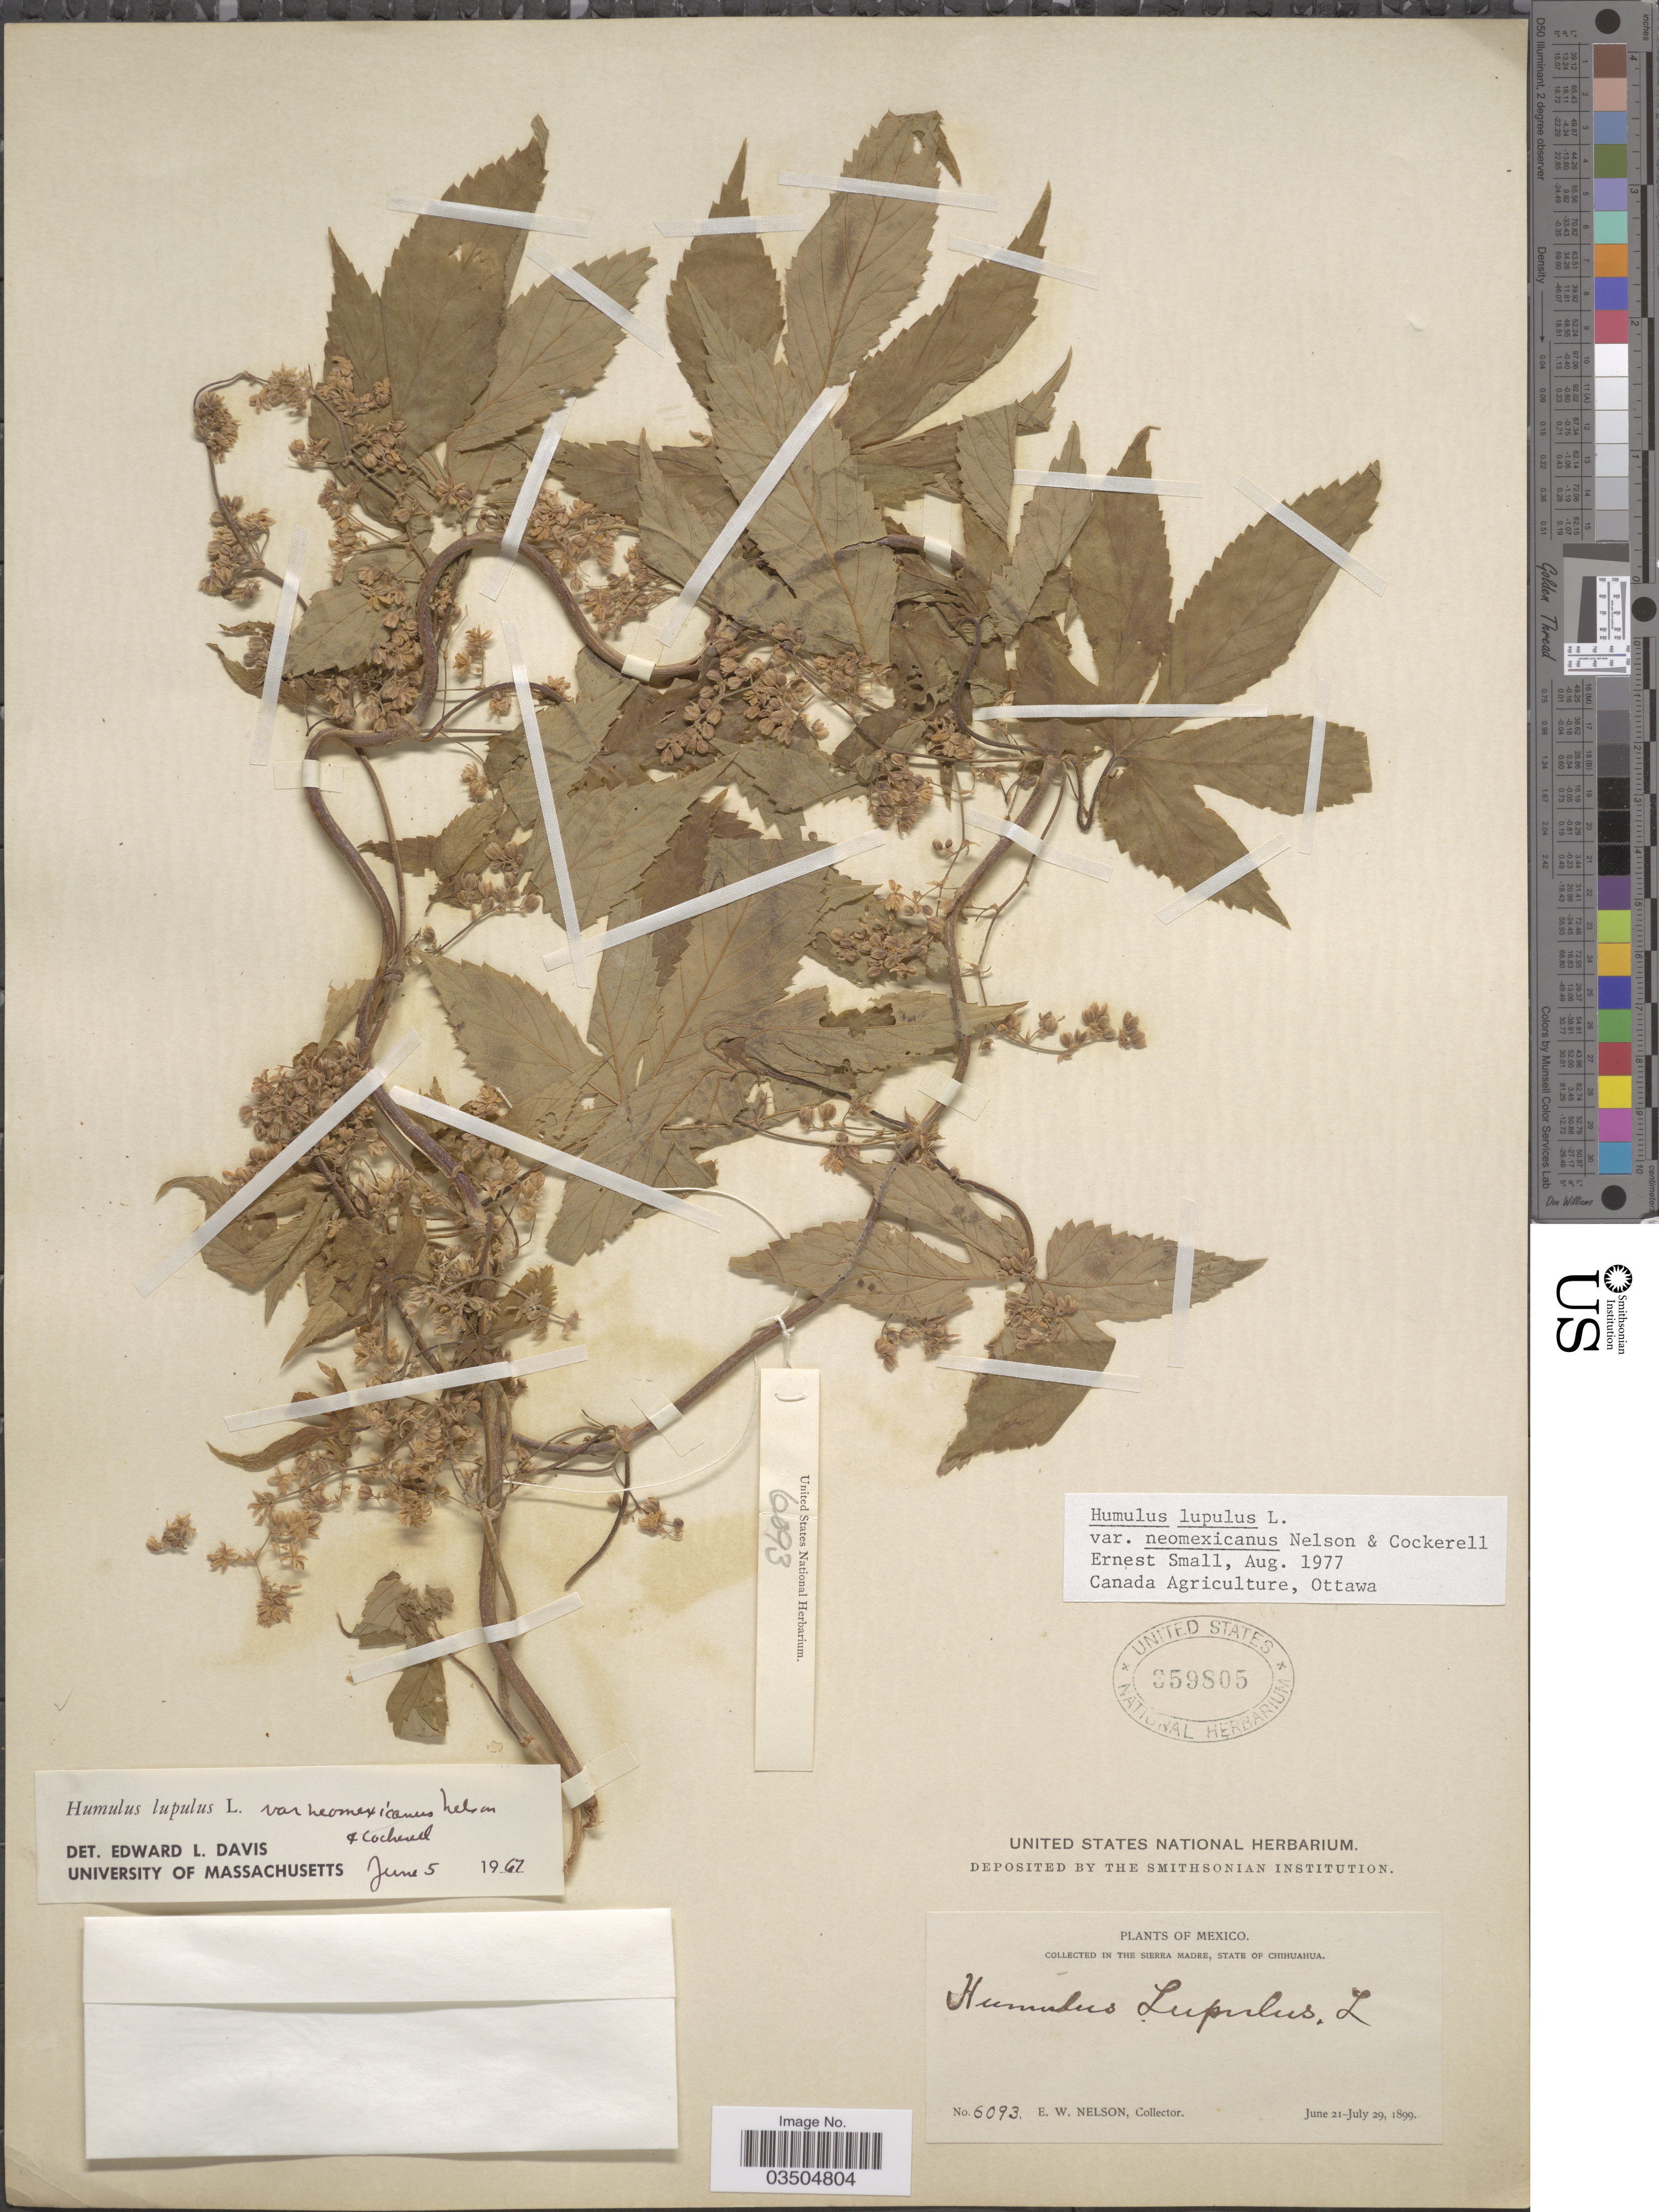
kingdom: Plantae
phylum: Tracheophyta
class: Magnoliopsida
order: Rosales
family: Cannabaceae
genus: Humulus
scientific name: Humulus neomexicanus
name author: (A. Nelson & Cockerell) Rydb.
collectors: E. W. Nelson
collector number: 6093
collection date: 1899-06-21/1899-07-29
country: Mexico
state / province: Chihuahua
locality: In the Sierra Madre.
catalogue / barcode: US 359805